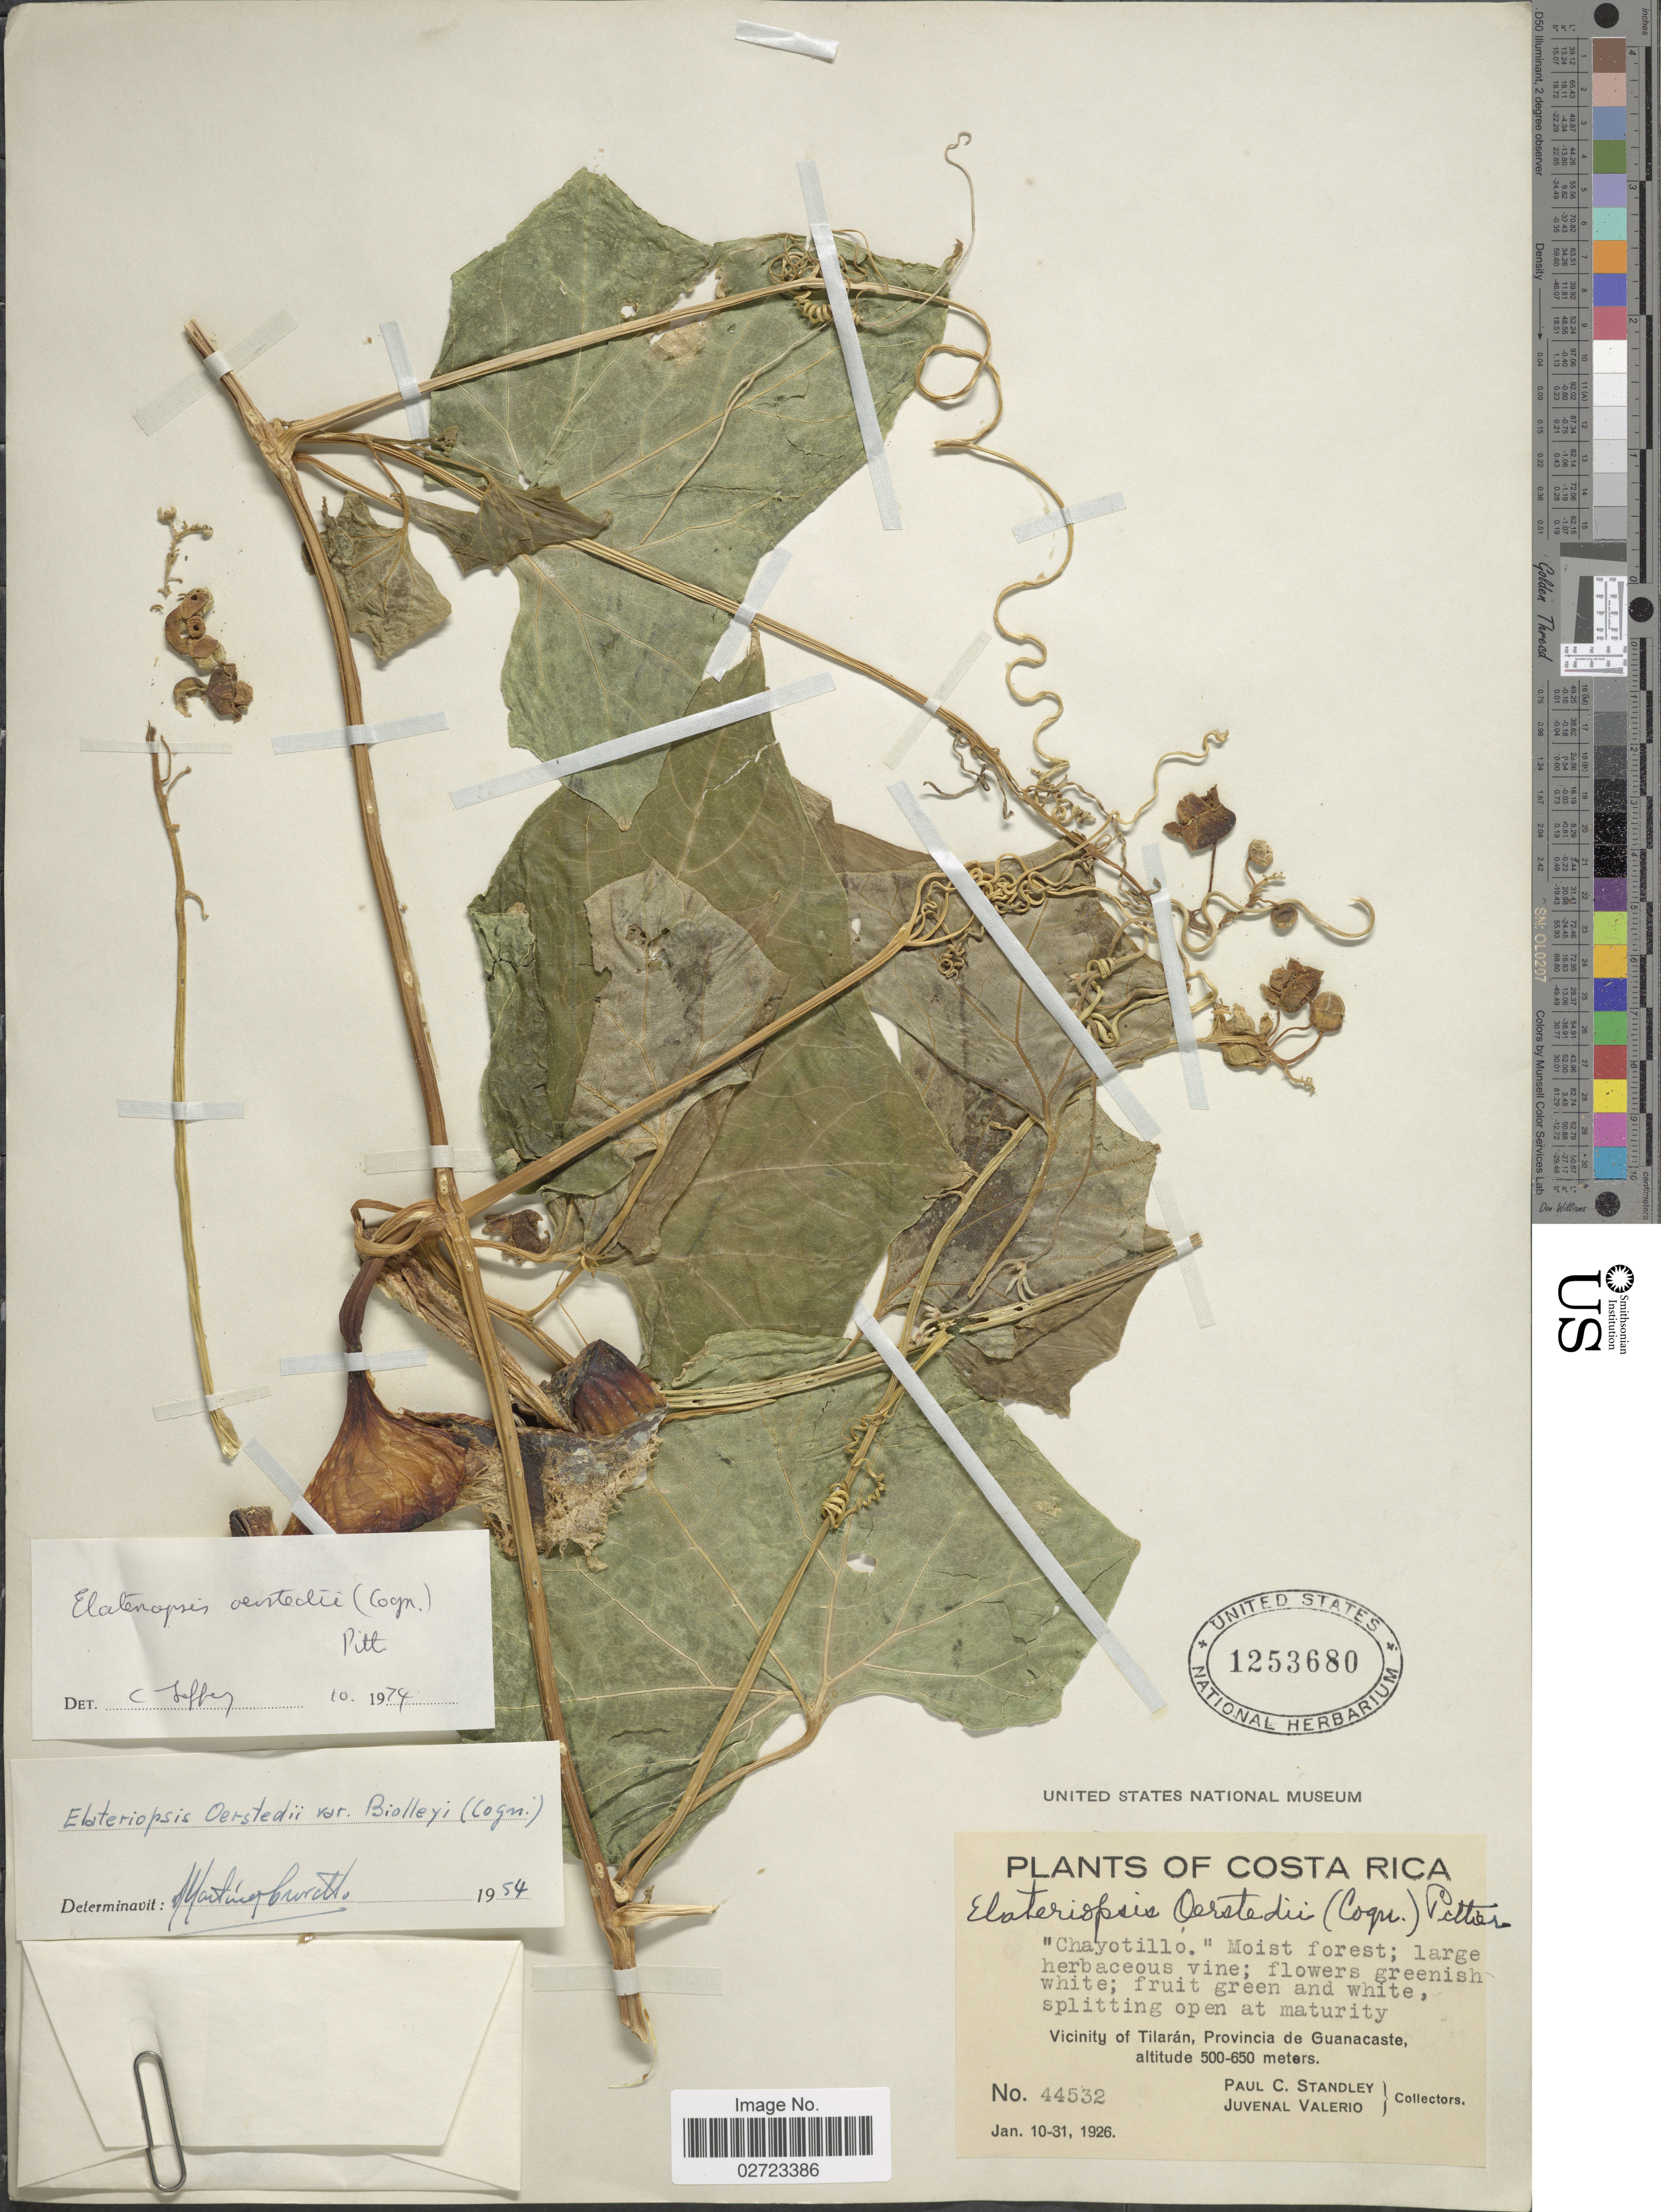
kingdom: Plantae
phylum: Tracheophyta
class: Magnoliopsida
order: Cucurbitales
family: Cucurbitaceae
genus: Hanburia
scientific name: Hanburia oerstedii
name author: (Cogn.) H. Schaef. & S.S. Renner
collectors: P. C. Standley & J. Valerio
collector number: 44532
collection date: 1926-01-10/1926-01-31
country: Costa Rica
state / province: Guanacaste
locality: Vicinity of Tilaran.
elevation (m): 500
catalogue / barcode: US 1253680